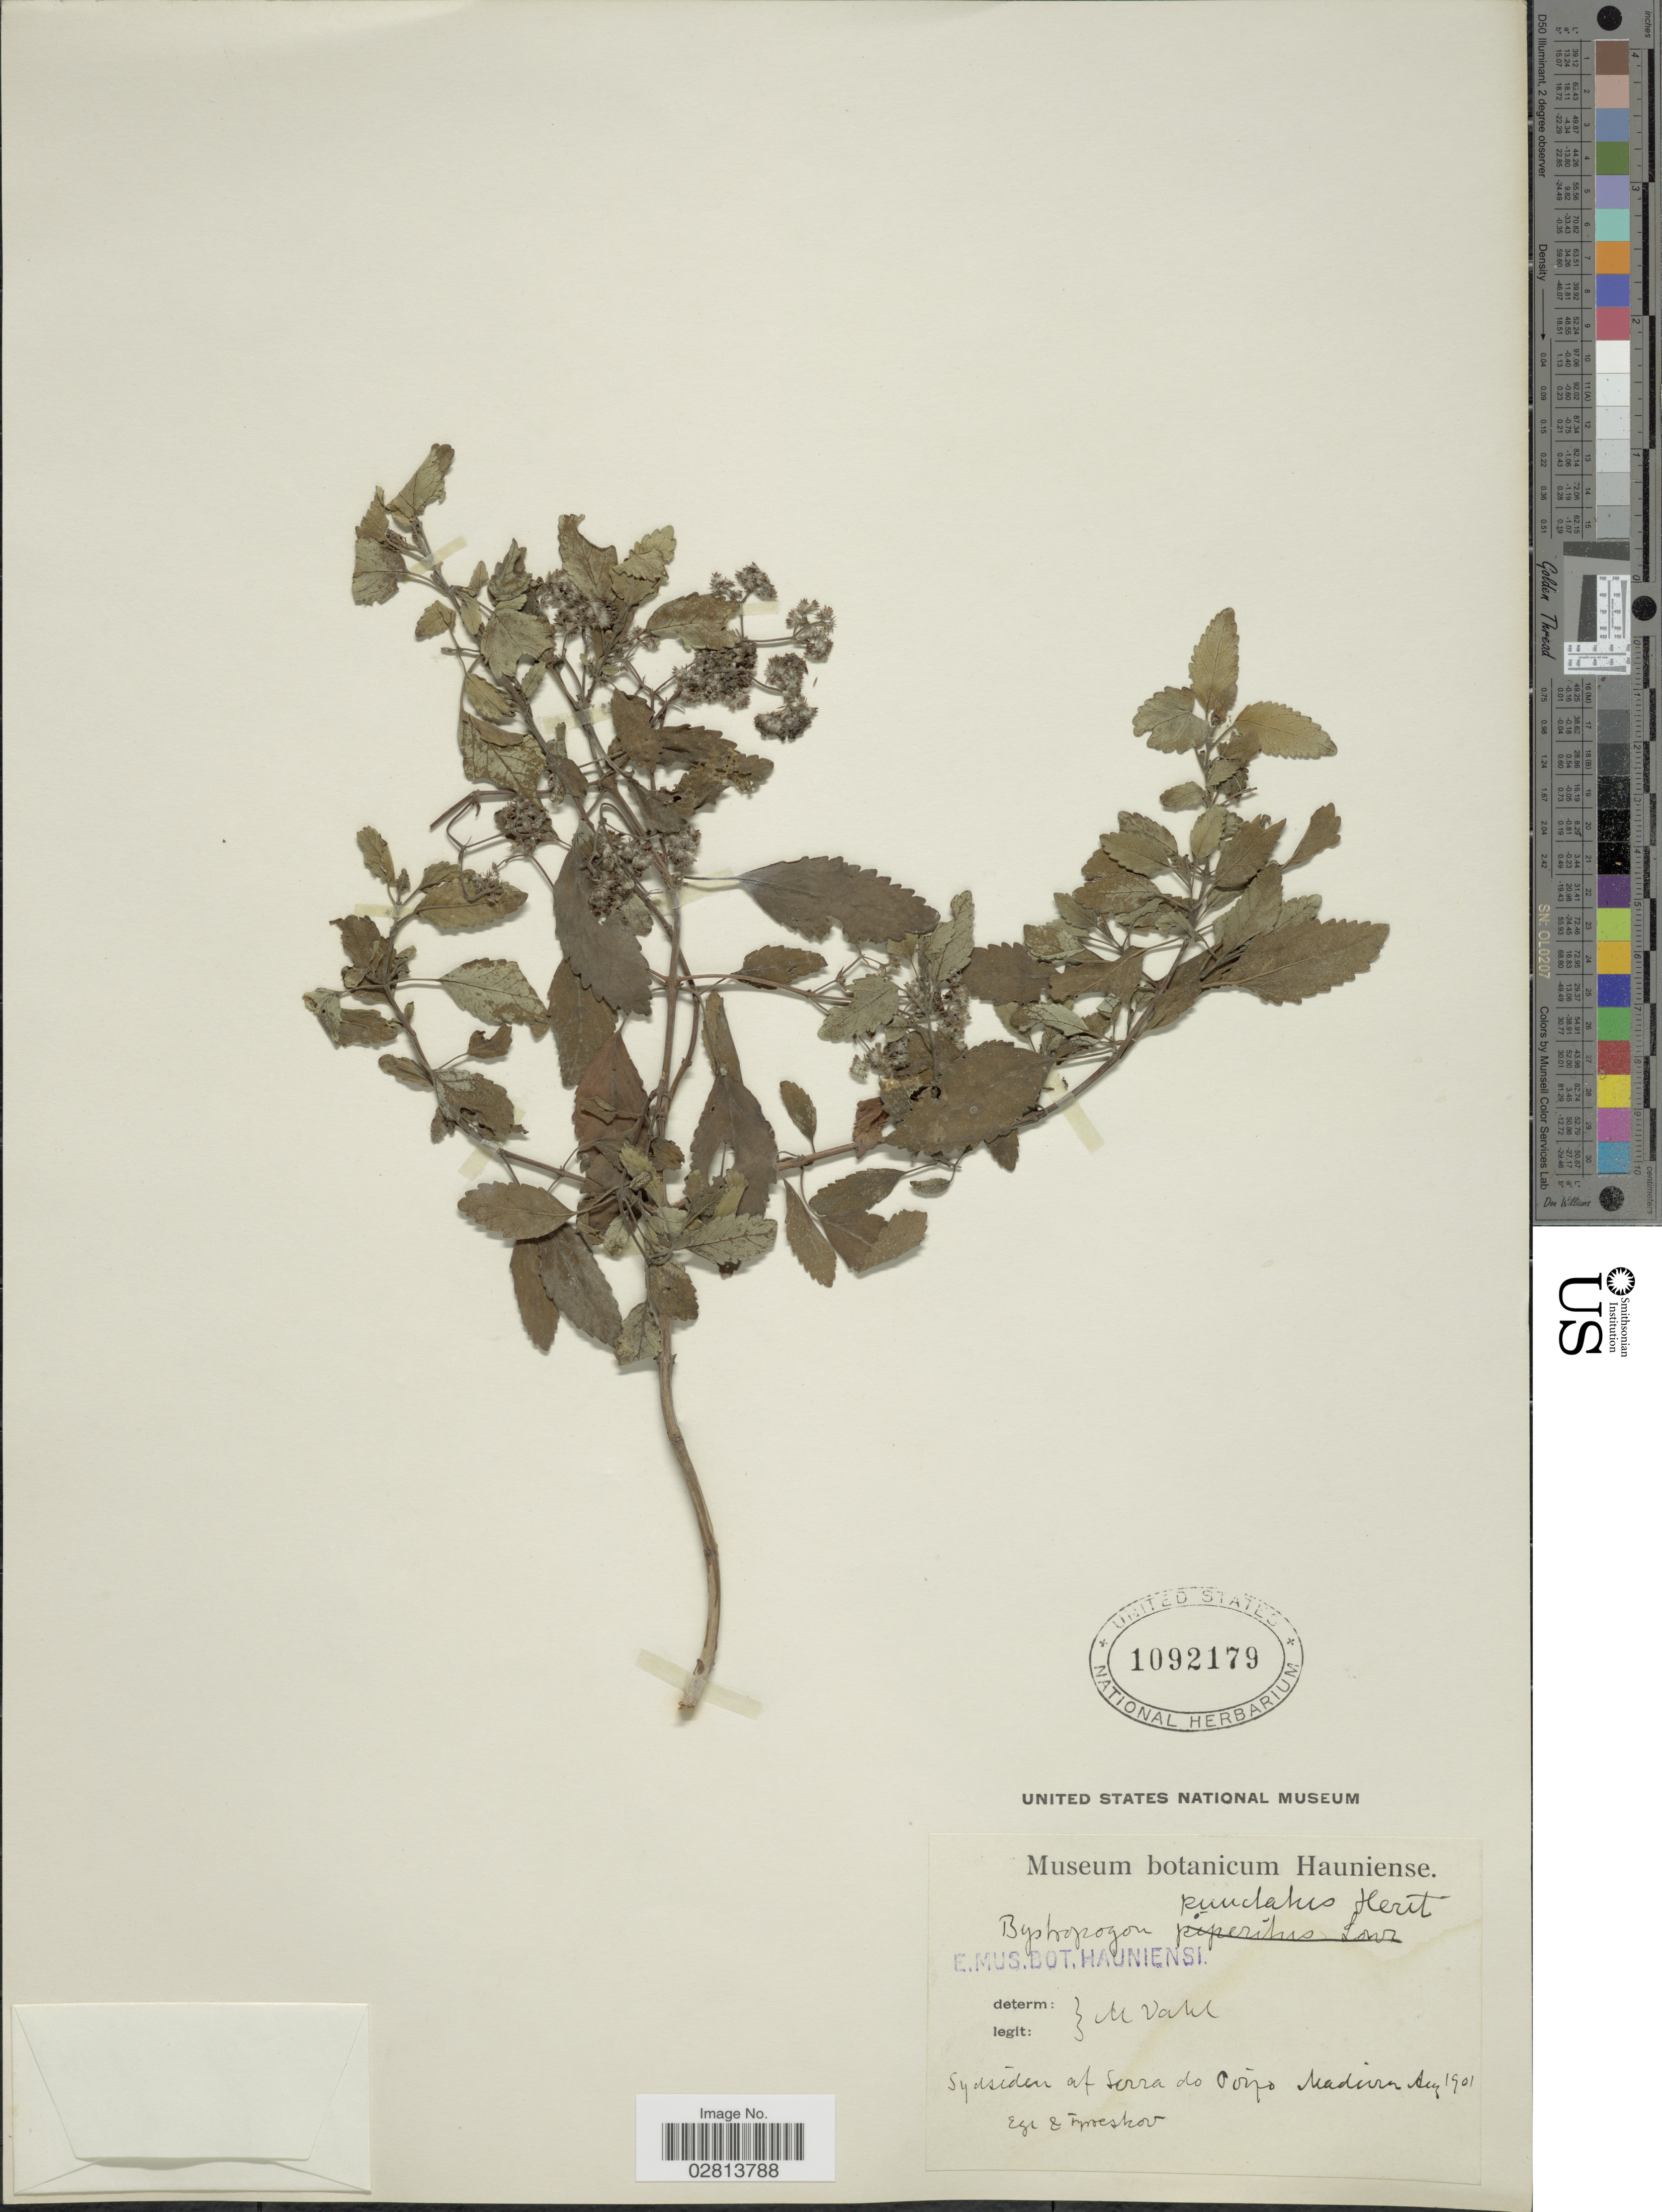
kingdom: Plantae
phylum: Tracheophyta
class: Magnoliopsida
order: Lamiales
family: Lamiaceae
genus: Bystropogon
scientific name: Bystropogon punctatus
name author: L'Hér.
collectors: M. Vahl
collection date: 1901-08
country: Portugal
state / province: Madeira (Aut. Reg.)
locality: Sydsiden [interpreted] af Serra do Poyo [interpreted].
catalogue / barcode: US 1092179